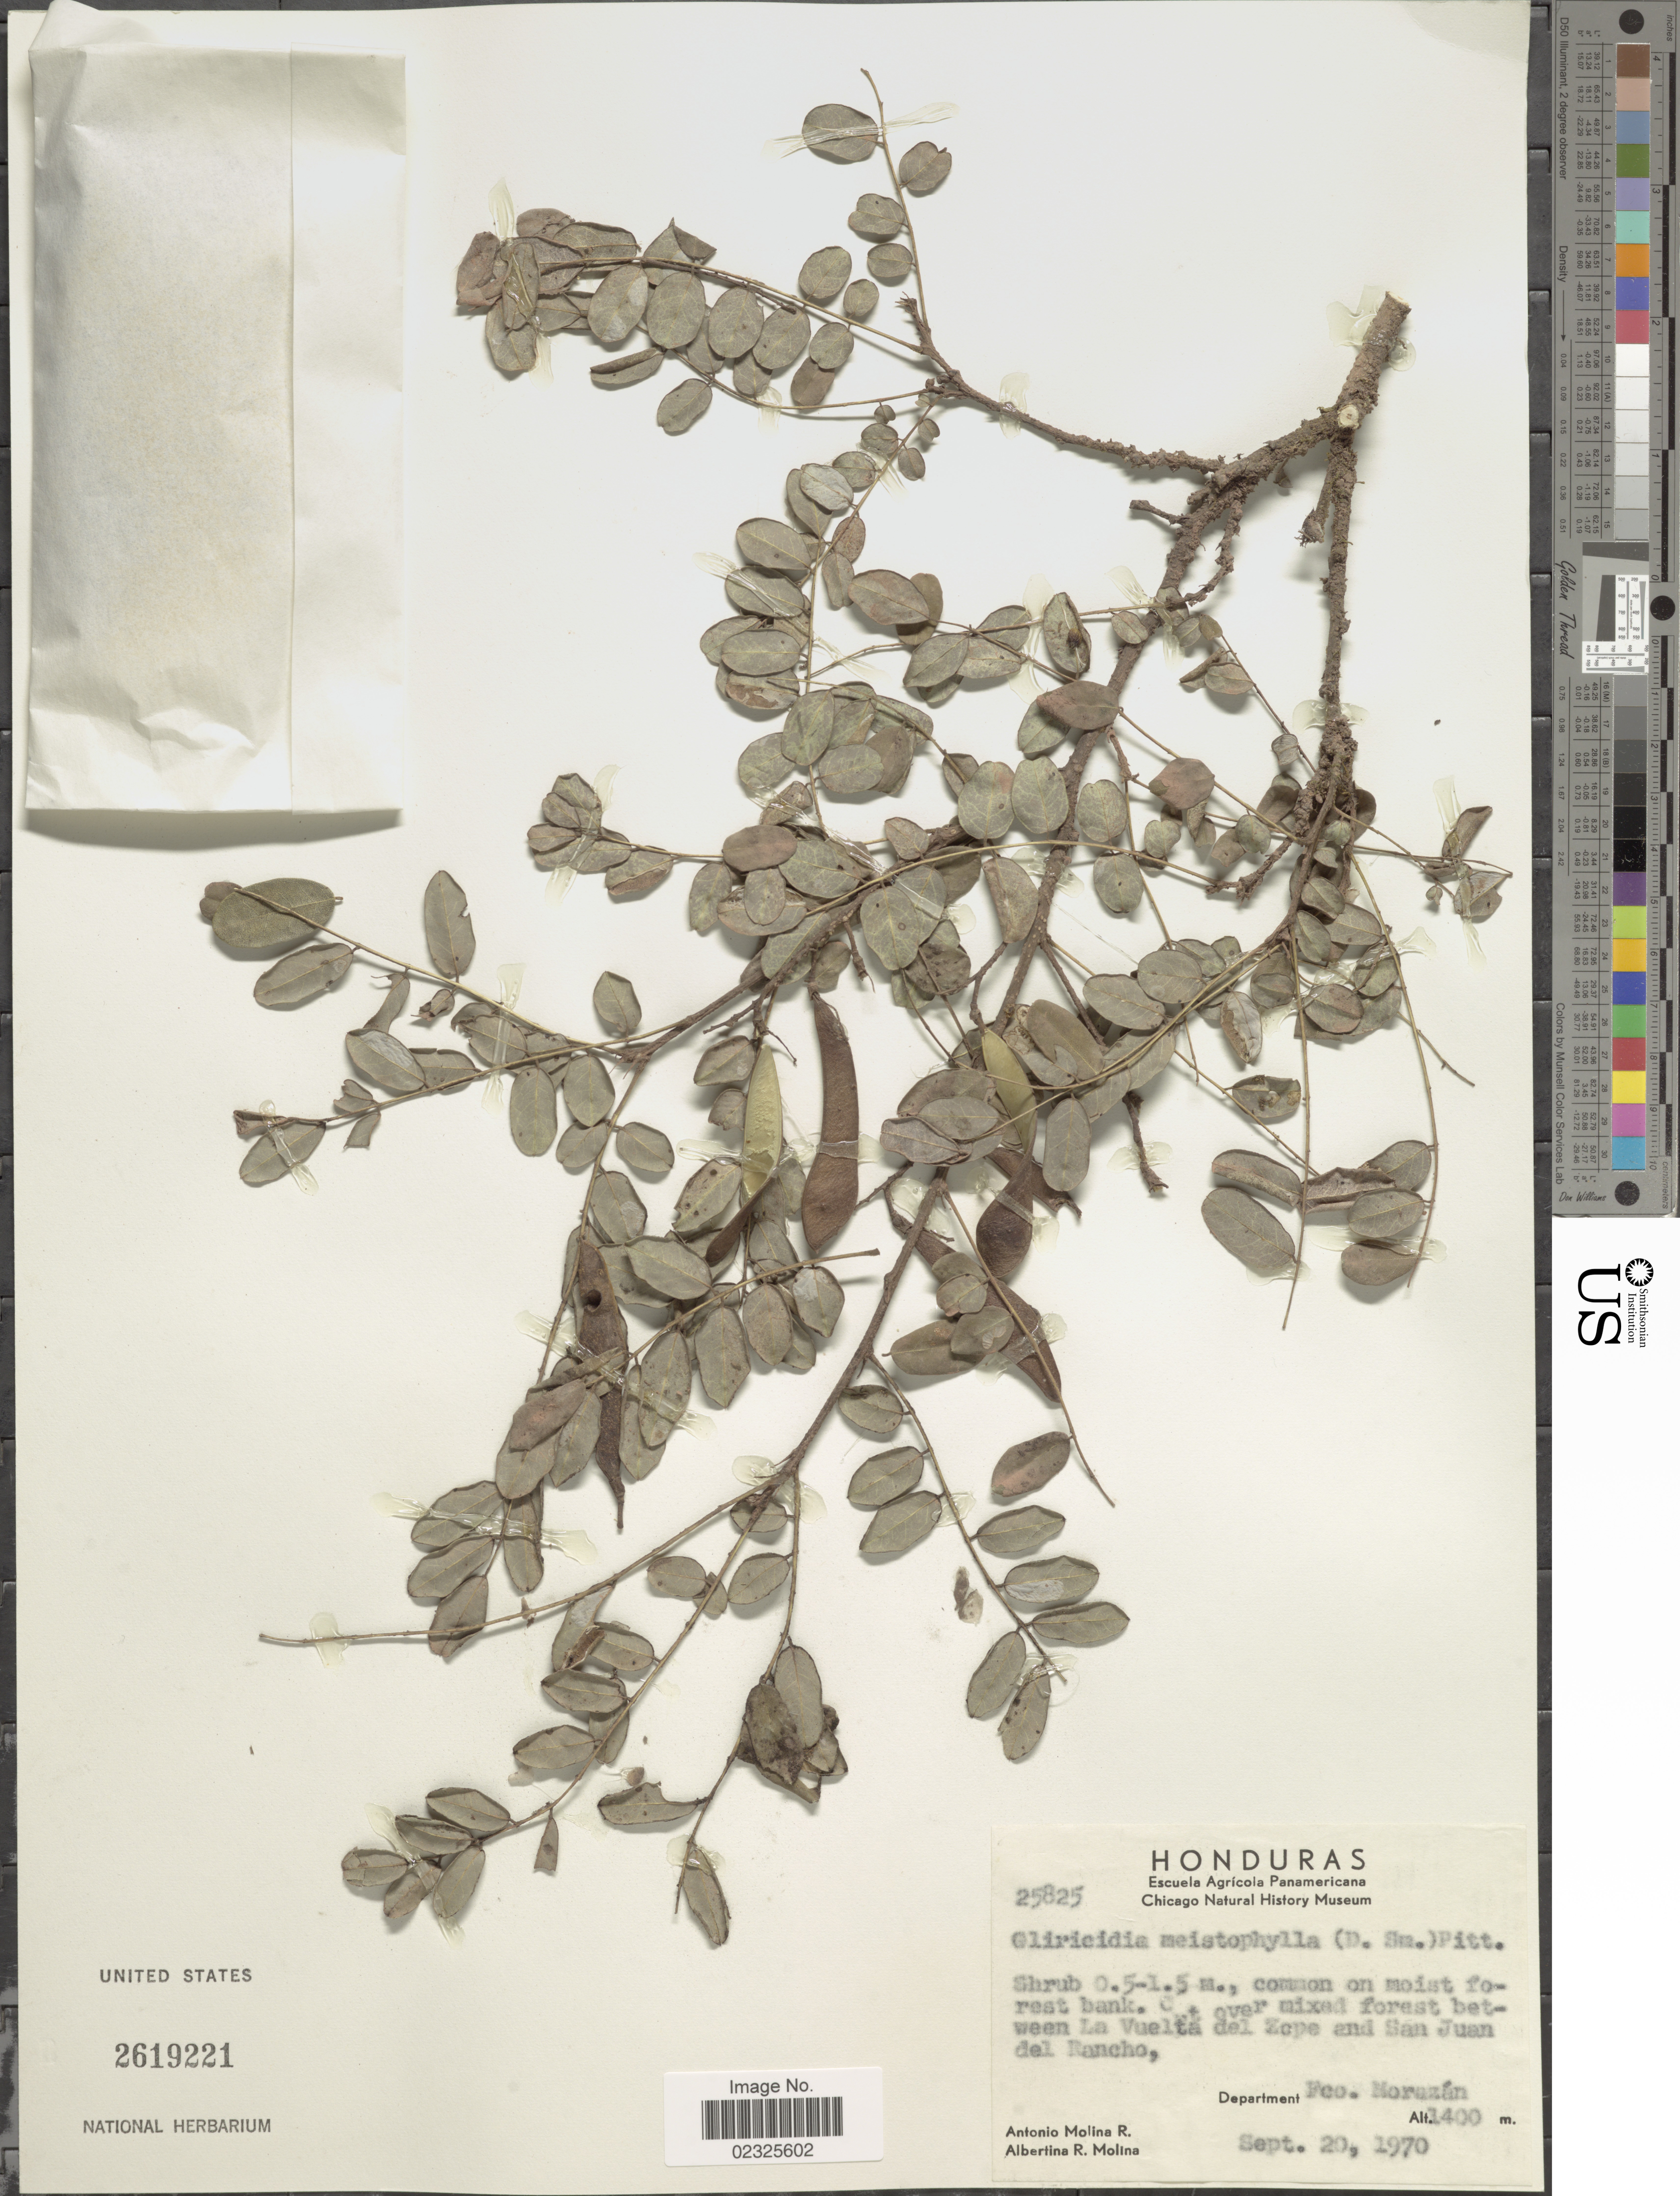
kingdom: Plantae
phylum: Tracheophyta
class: Magnoliopsida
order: Fabales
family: Fabaceae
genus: Gliricidia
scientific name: Gliricidia meistophylla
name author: (Donn. Sm.) Pittier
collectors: A. Molina R. & A. R. Molina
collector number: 25825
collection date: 1970-09-20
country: Honduras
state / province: Fco. Morazán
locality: On moist forest bank, over mixed forest ebtween La Vuelta del Zope and San Juan del Rancho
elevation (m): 1400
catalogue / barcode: US 2619221